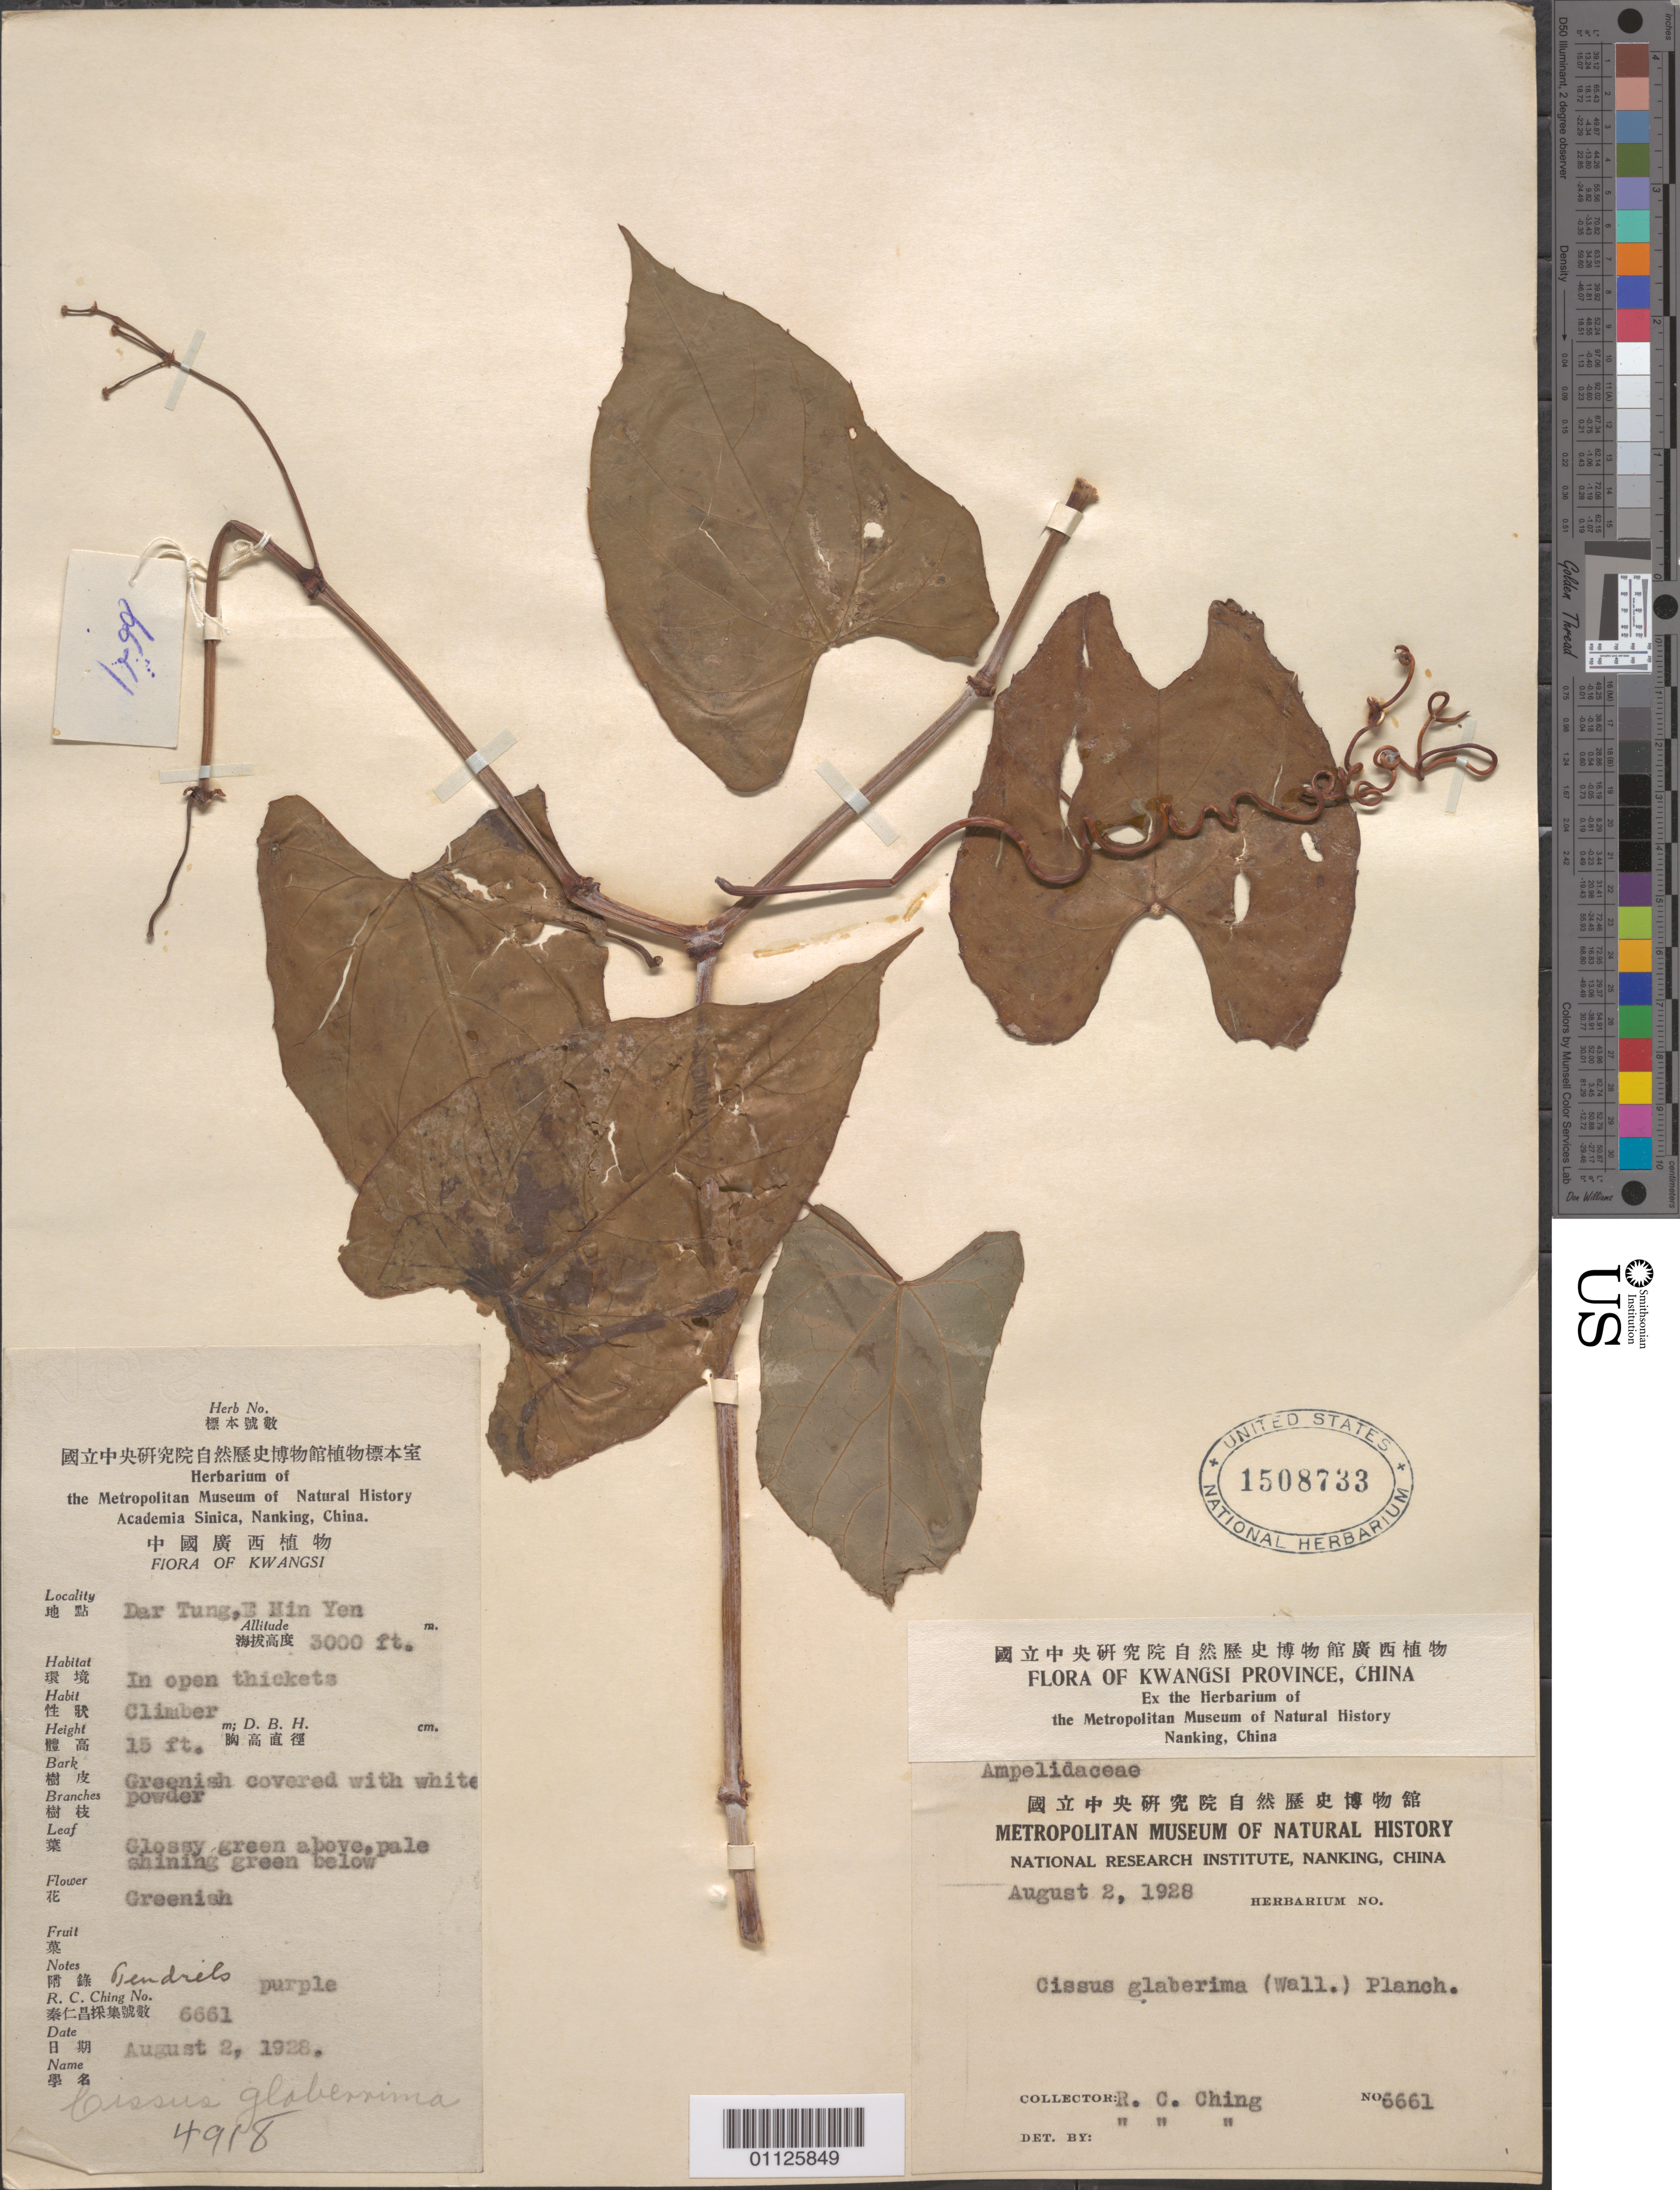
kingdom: Plantae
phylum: Tracheophyta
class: Magnoliopsida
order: Vitales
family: Vitaceae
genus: Cissus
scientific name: Cissus glaberrima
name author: Planch.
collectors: R. C. Ching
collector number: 6661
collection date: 1928-08-02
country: China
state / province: Guangxi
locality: Dar Tung, E Hin Yen.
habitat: In open thickets. Climber.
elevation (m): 914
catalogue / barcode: US 1508733